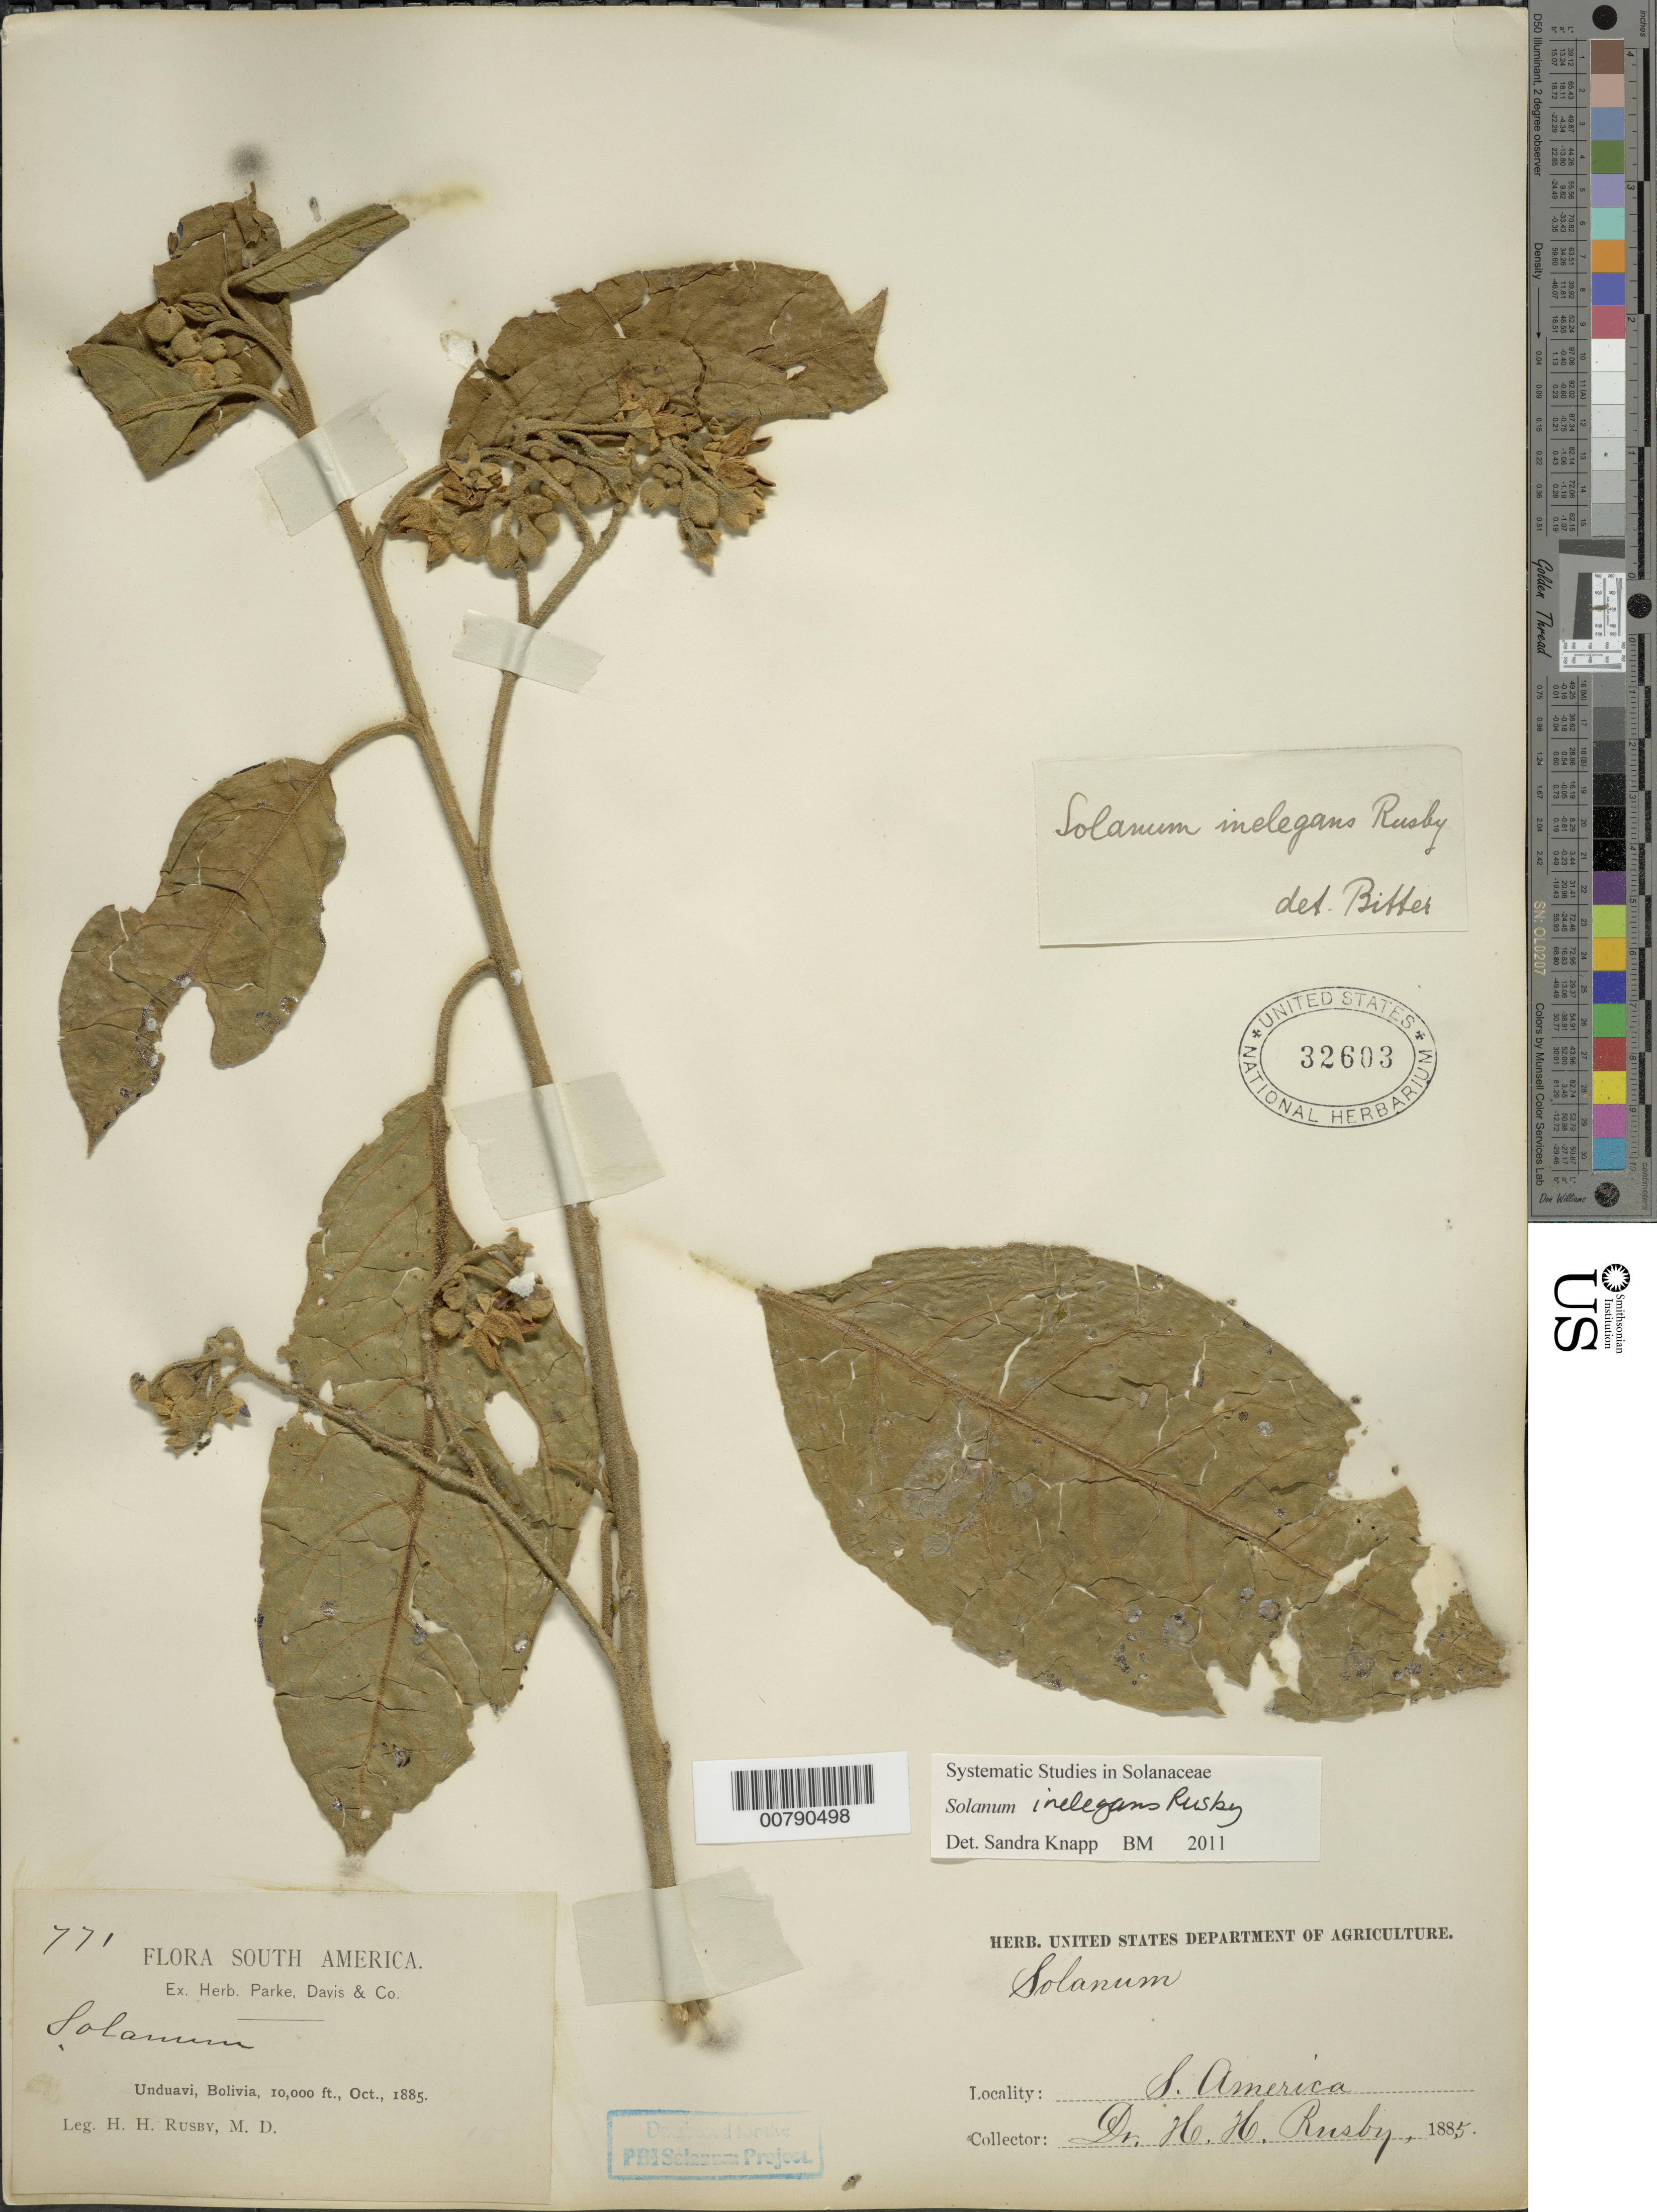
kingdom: Plantae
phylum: Tracheophyta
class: Magnoliopsida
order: Solanales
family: Solanaceae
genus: Solanum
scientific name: Solanum inelegans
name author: Rusby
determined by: Knapp, S. D.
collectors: H. H. Rusby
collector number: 771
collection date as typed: Oct., 1885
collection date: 1885-10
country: Bolivia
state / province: La Paz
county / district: Nor Yungas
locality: Unduavi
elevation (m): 3048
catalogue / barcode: US 32603